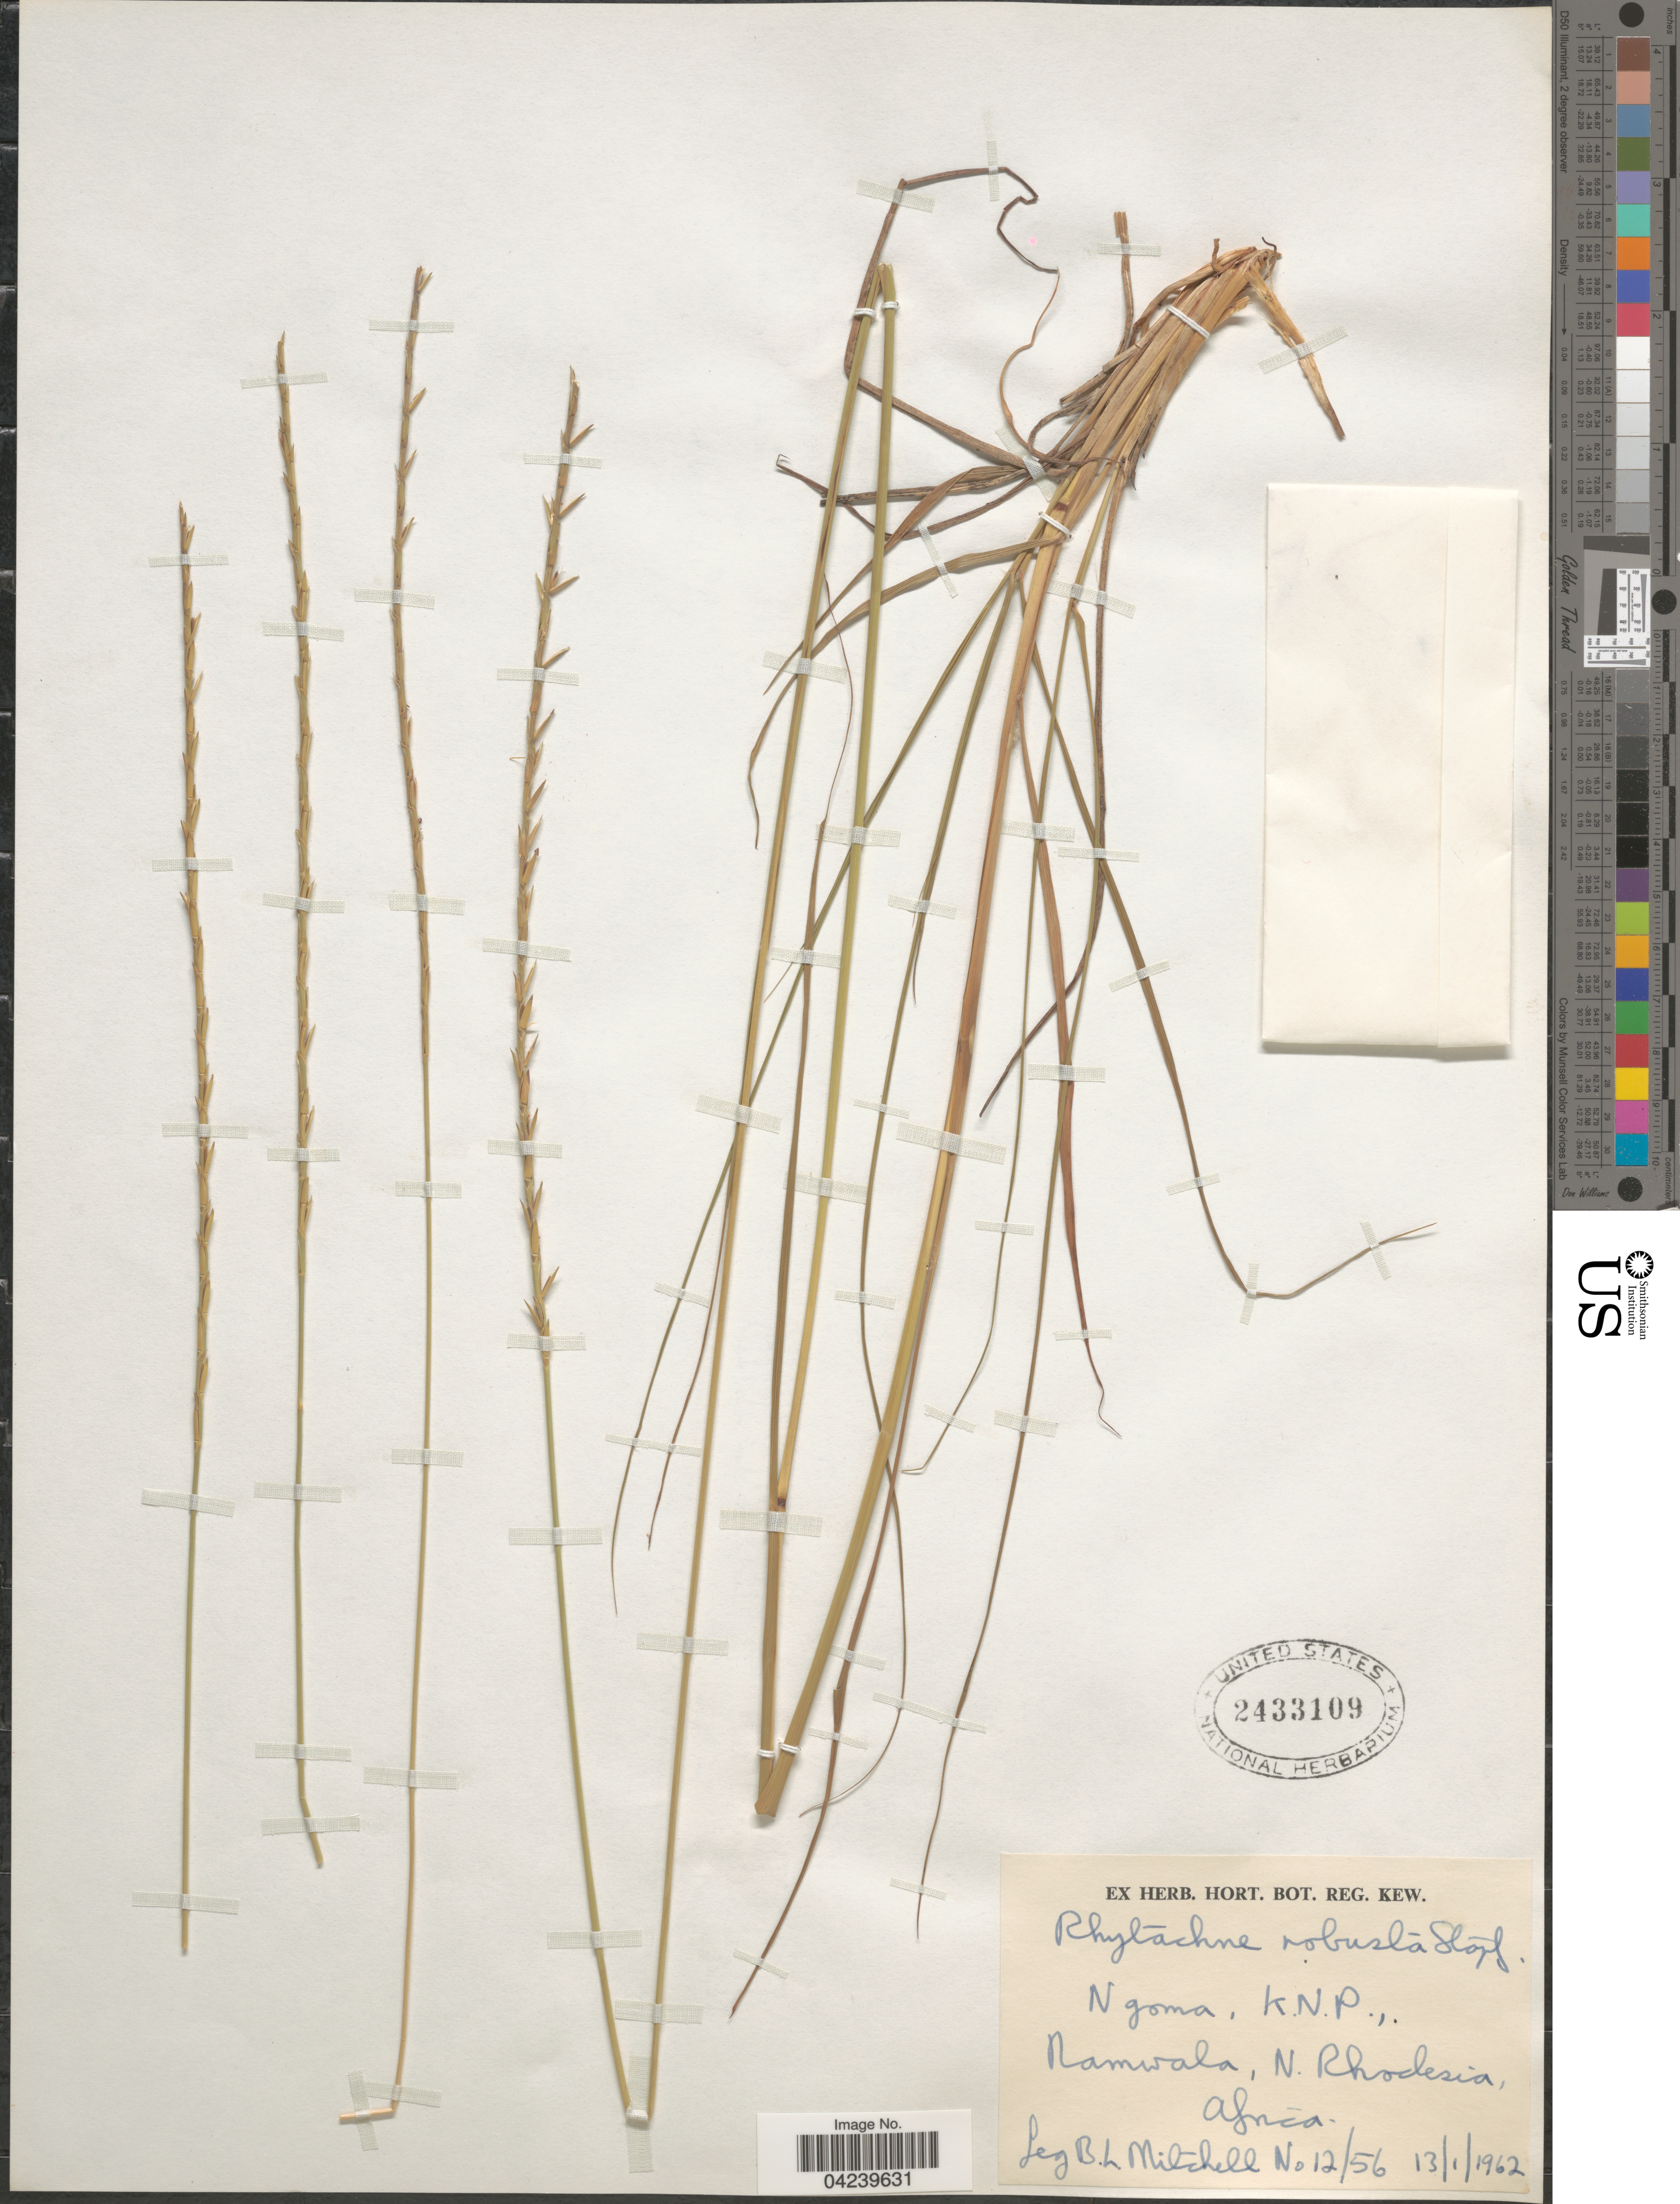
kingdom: Plantae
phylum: Tracheophyta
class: Liliopsida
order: Poales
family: Poaceae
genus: Rhytachne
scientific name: Rhytachne robusta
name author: Stapf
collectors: B. Mitchell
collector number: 12/56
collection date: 1962-01-13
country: Zambia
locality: Ngoma, K. N. P., Namwala, N. Rhodesia.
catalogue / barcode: US 2433109